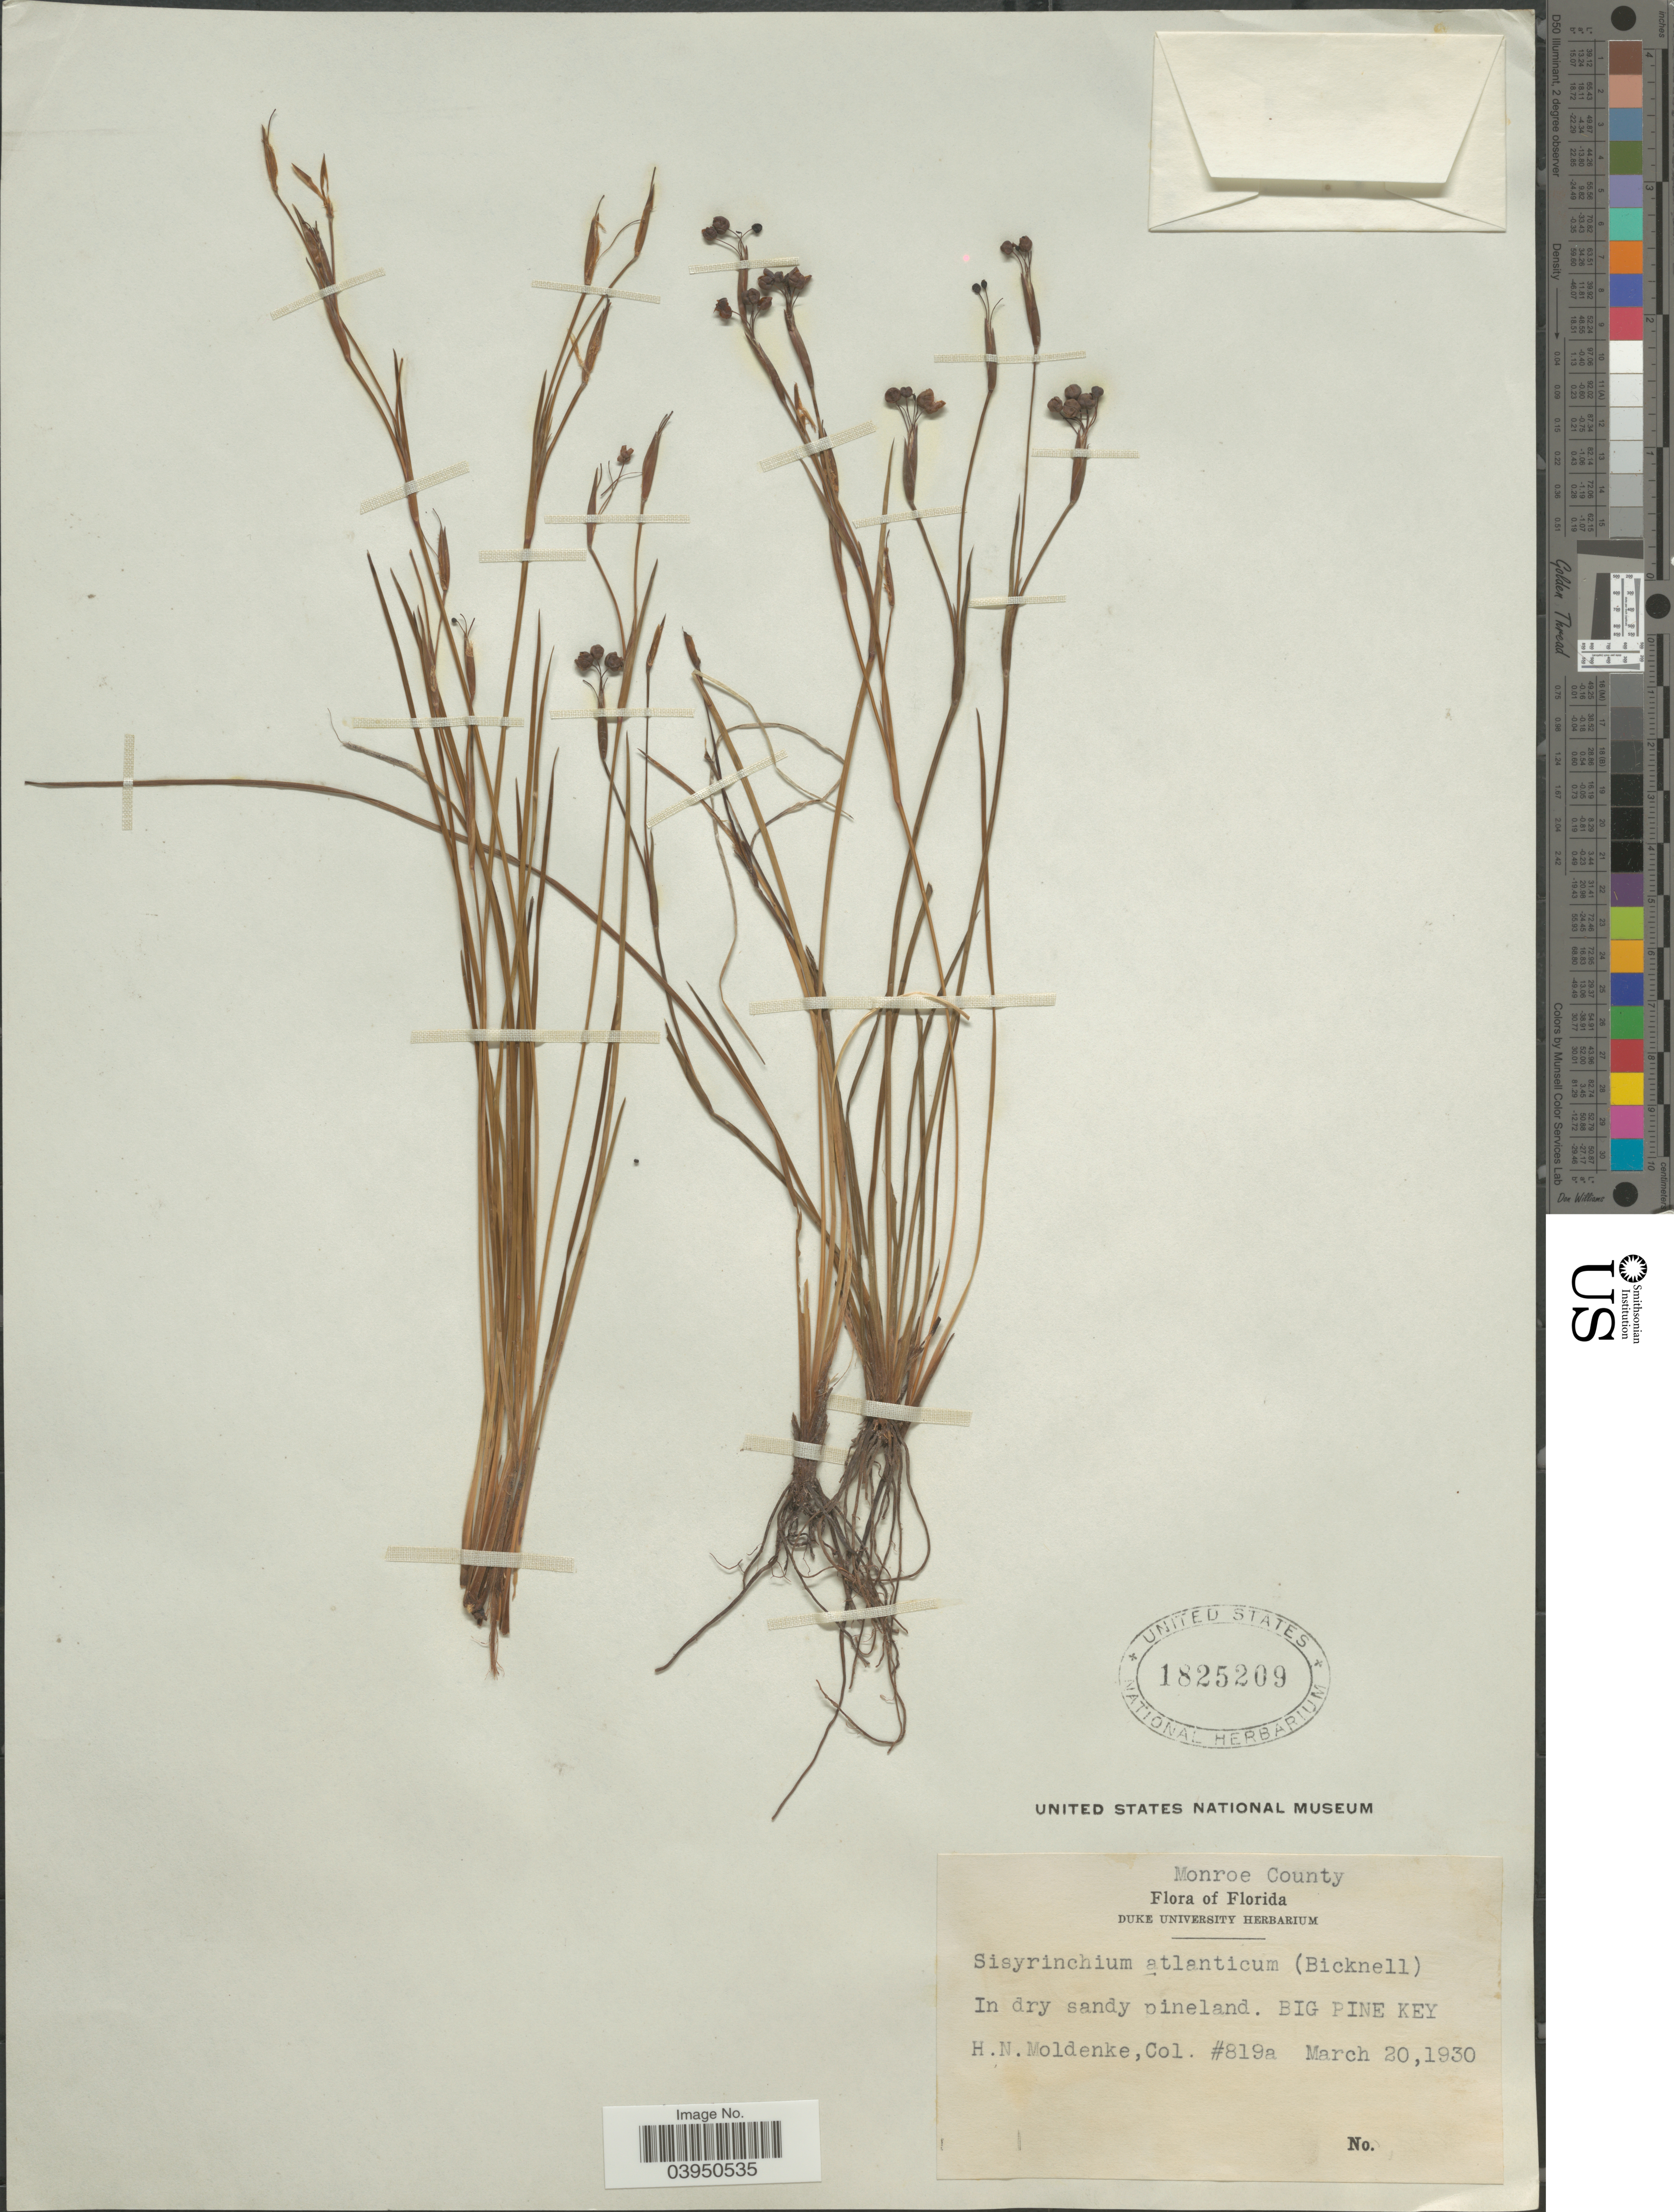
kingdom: Plantae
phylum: Tracheophyta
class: Liliopsida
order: Asparagales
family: Iridaceae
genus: Sisyrinchium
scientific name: Sisyrinchium atlanticum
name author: E.P. Bicknell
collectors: H. N. Moldenke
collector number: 819a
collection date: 1930-03-20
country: United States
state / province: Florida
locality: Monroe County. In dry sandy pineland. Big Pine Key.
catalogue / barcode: US 1825209